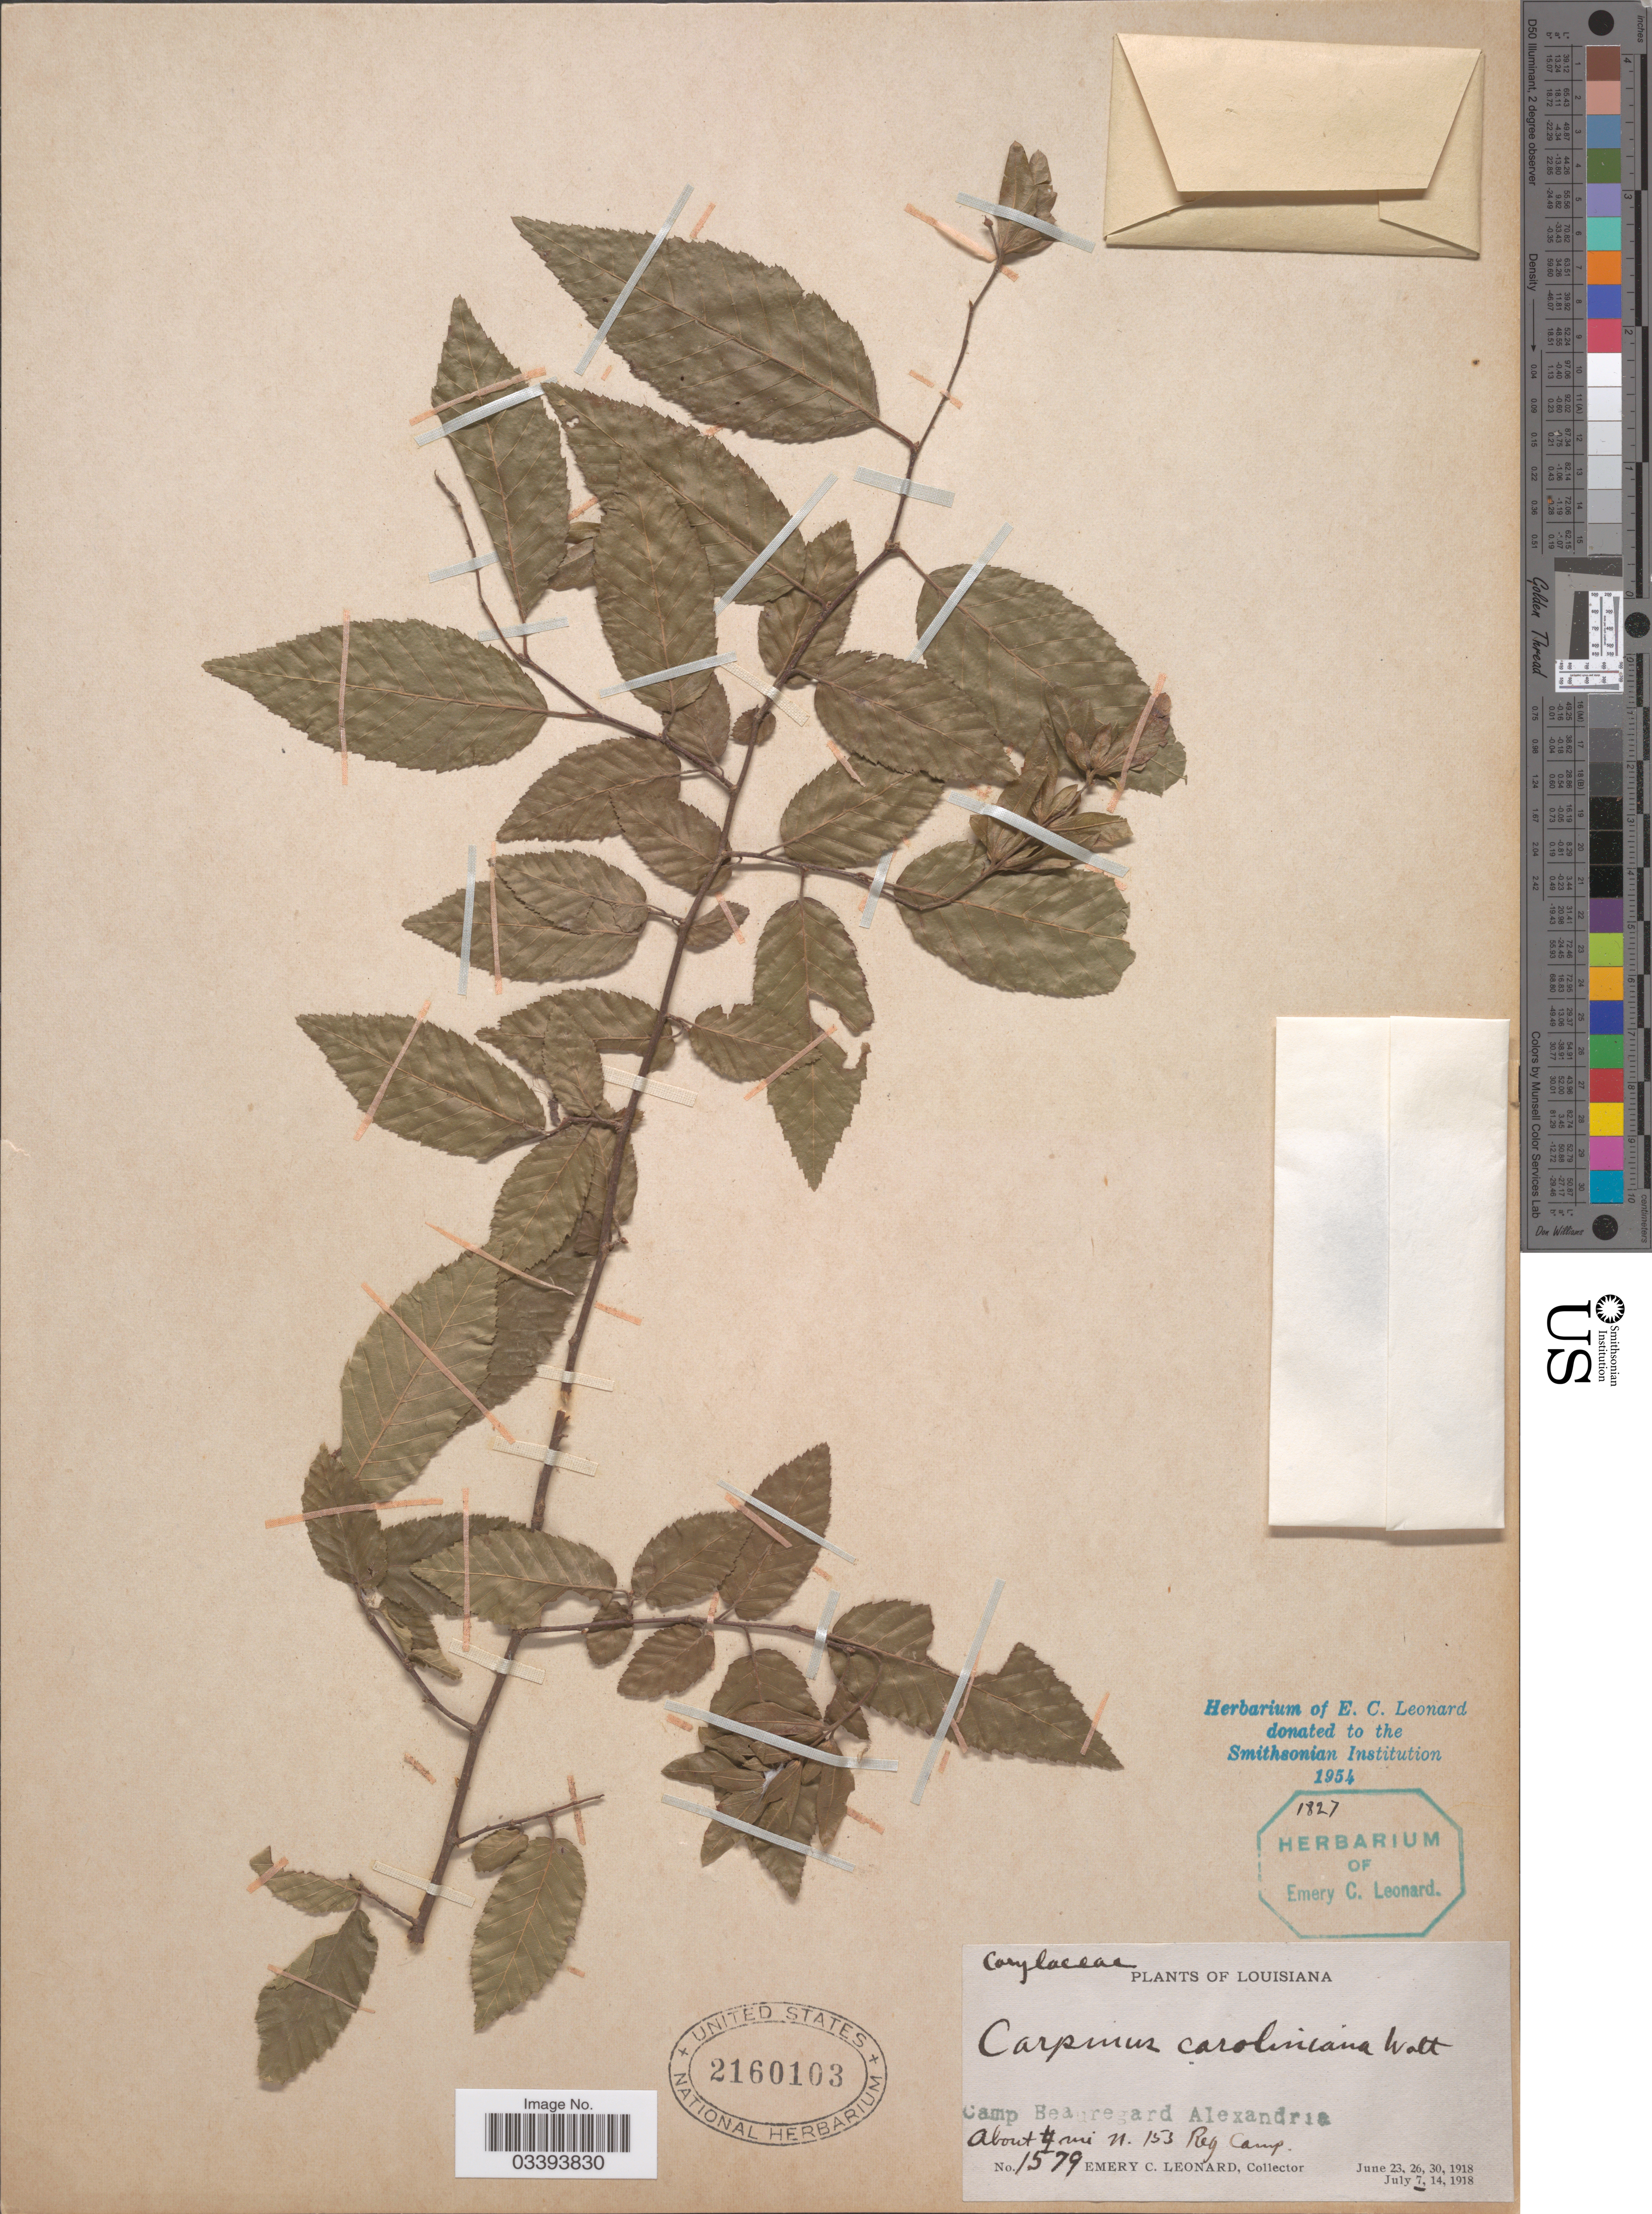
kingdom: Plantae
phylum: Tracheophyta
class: Magnoliopsida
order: Fagales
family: Betulaceae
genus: Carpinus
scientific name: Carpinus caroliniana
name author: Walter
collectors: E. C. Leonard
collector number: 1579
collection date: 1918-07-07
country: United States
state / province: Louisiana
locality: Camp Beauregard Alexandria. About 4 mi N. 153 Reg Camp.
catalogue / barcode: US 2160103